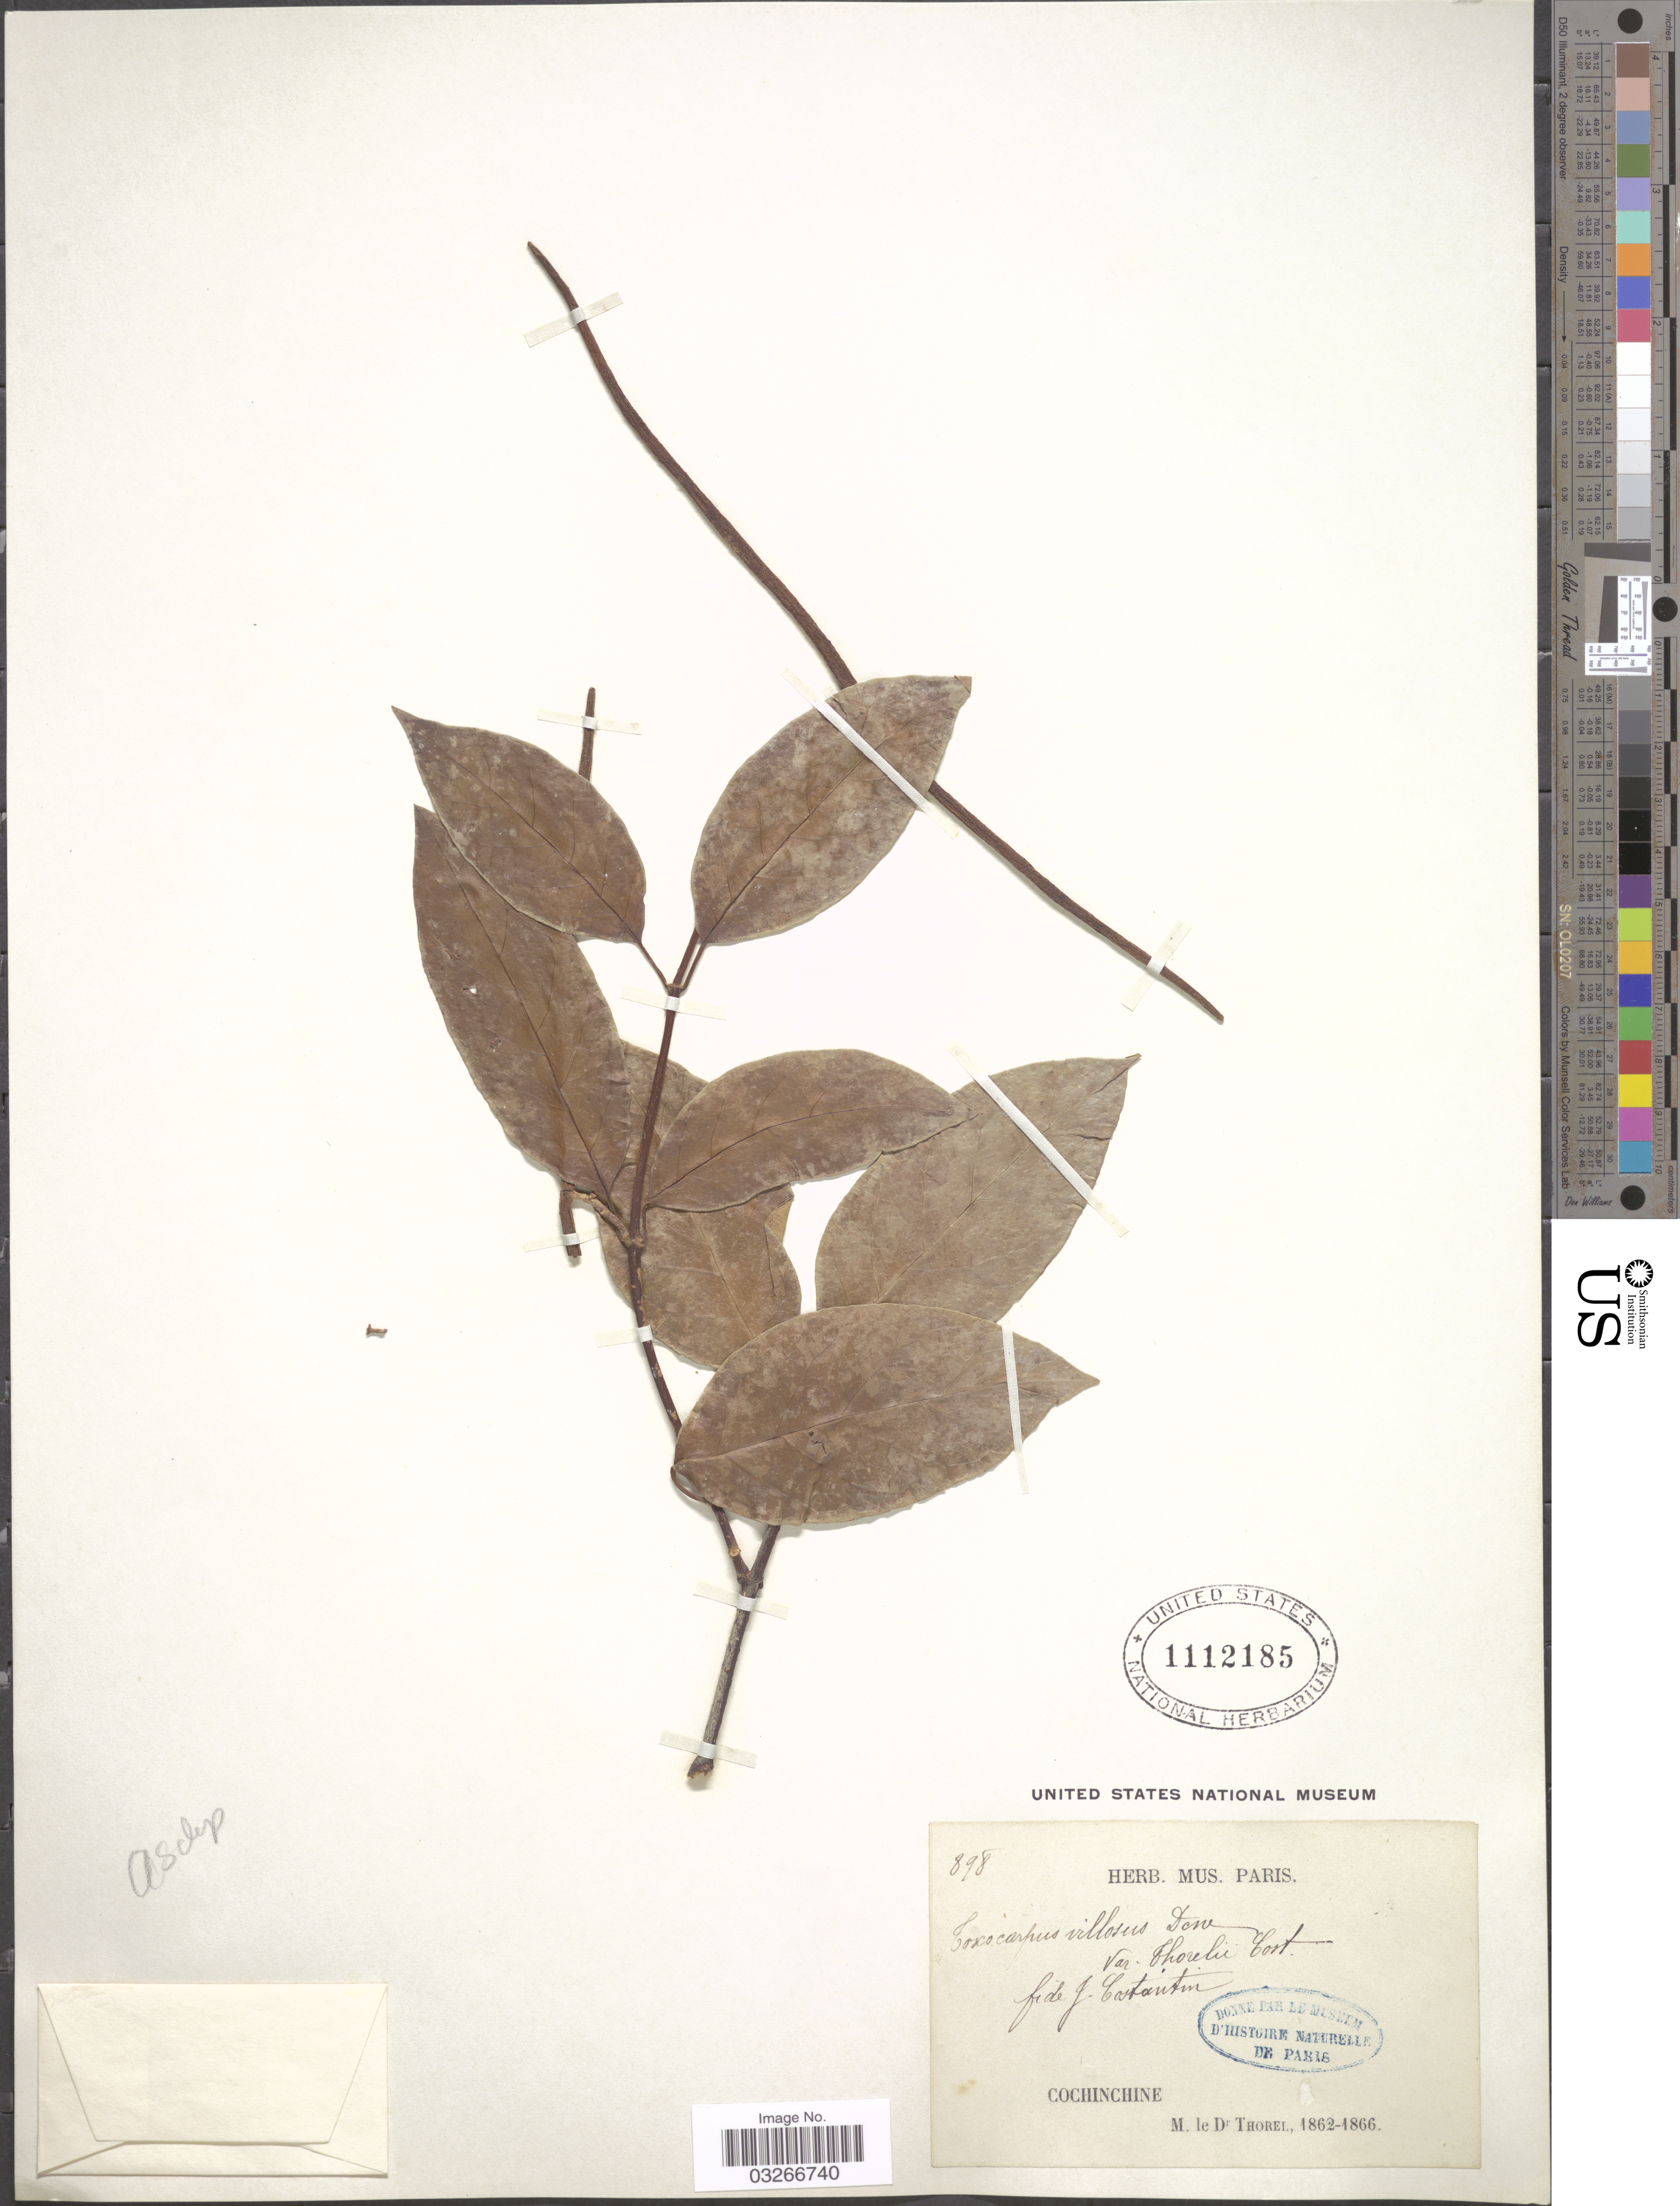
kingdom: Plantae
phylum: Tracheophyta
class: Magnoliopsida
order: Gentianales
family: Apocynaceae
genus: Toxocarpus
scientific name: Toxocarpus villosus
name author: (Blume) Decne.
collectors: C. Thorel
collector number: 898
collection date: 1862/1866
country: Vietnam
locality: Cochinchine.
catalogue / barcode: US 1112185